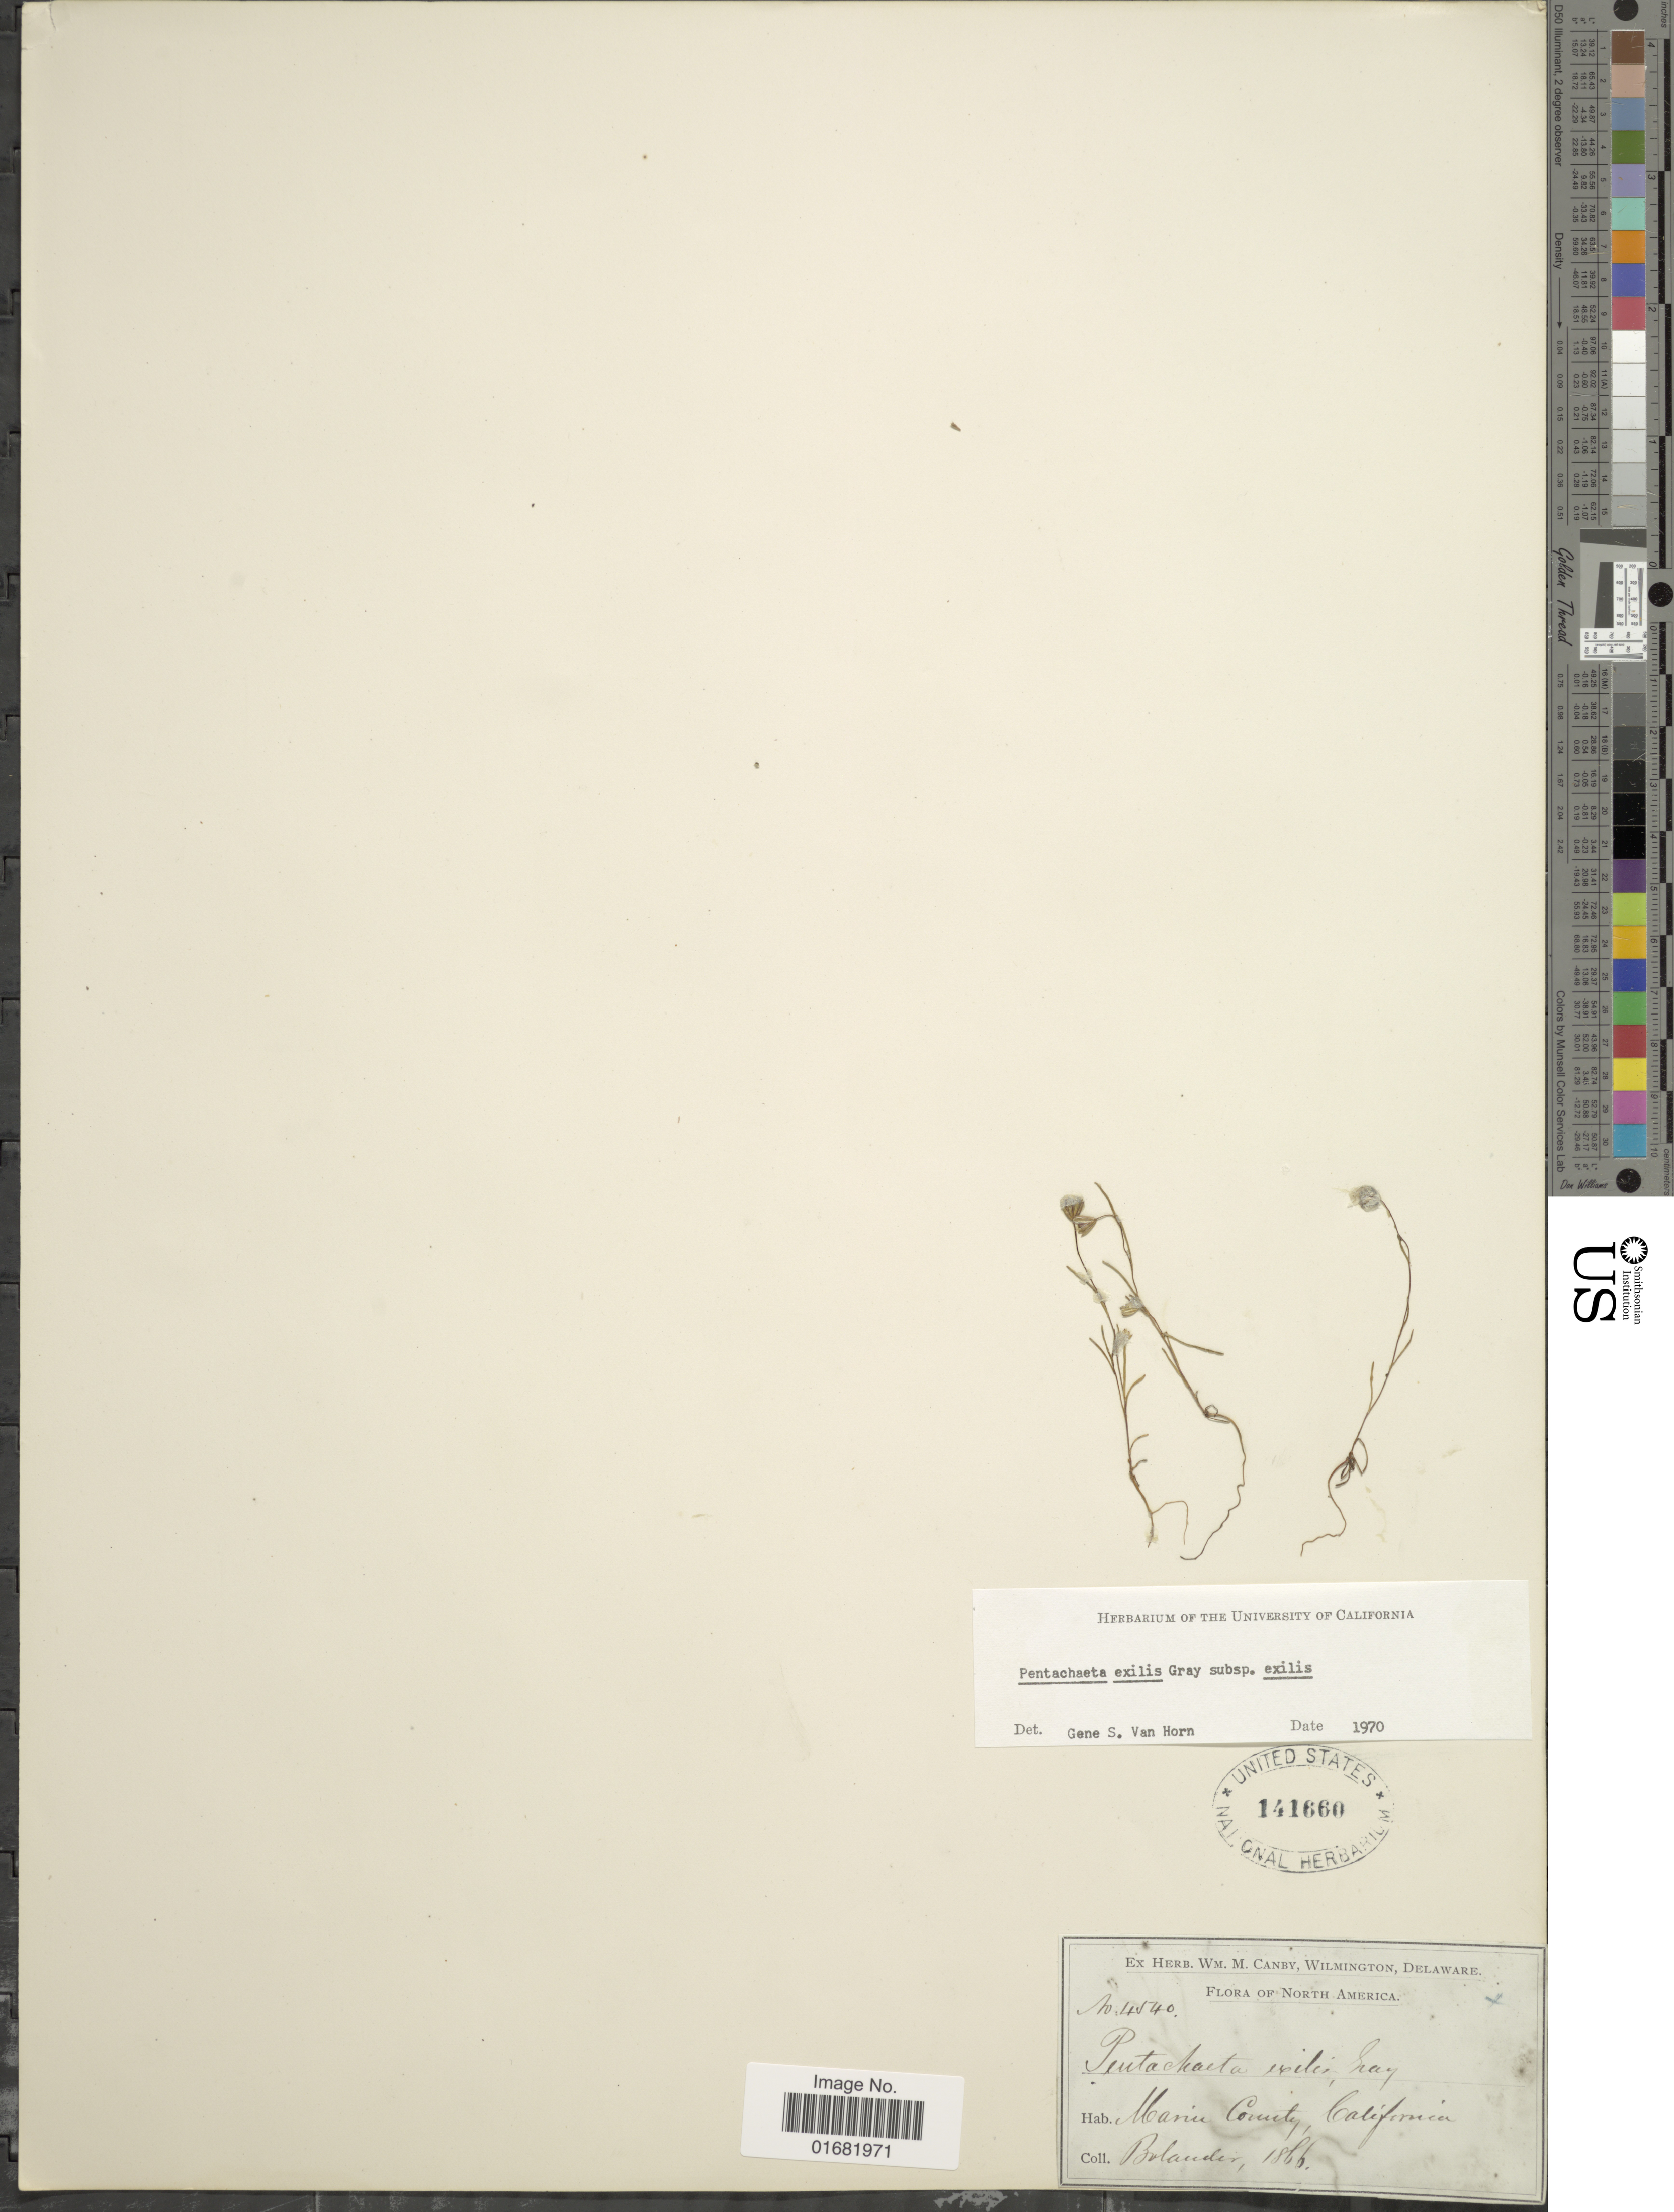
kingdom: Plantae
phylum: Tracheophyta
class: Magnoliopsida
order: Asterales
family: Asteraceae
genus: Pentachaeta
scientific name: Pentachaeta exilis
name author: A. Gray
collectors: -. Bolander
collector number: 4540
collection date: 1886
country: United States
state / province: California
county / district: Marin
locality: Marin County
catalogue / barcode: US 141660